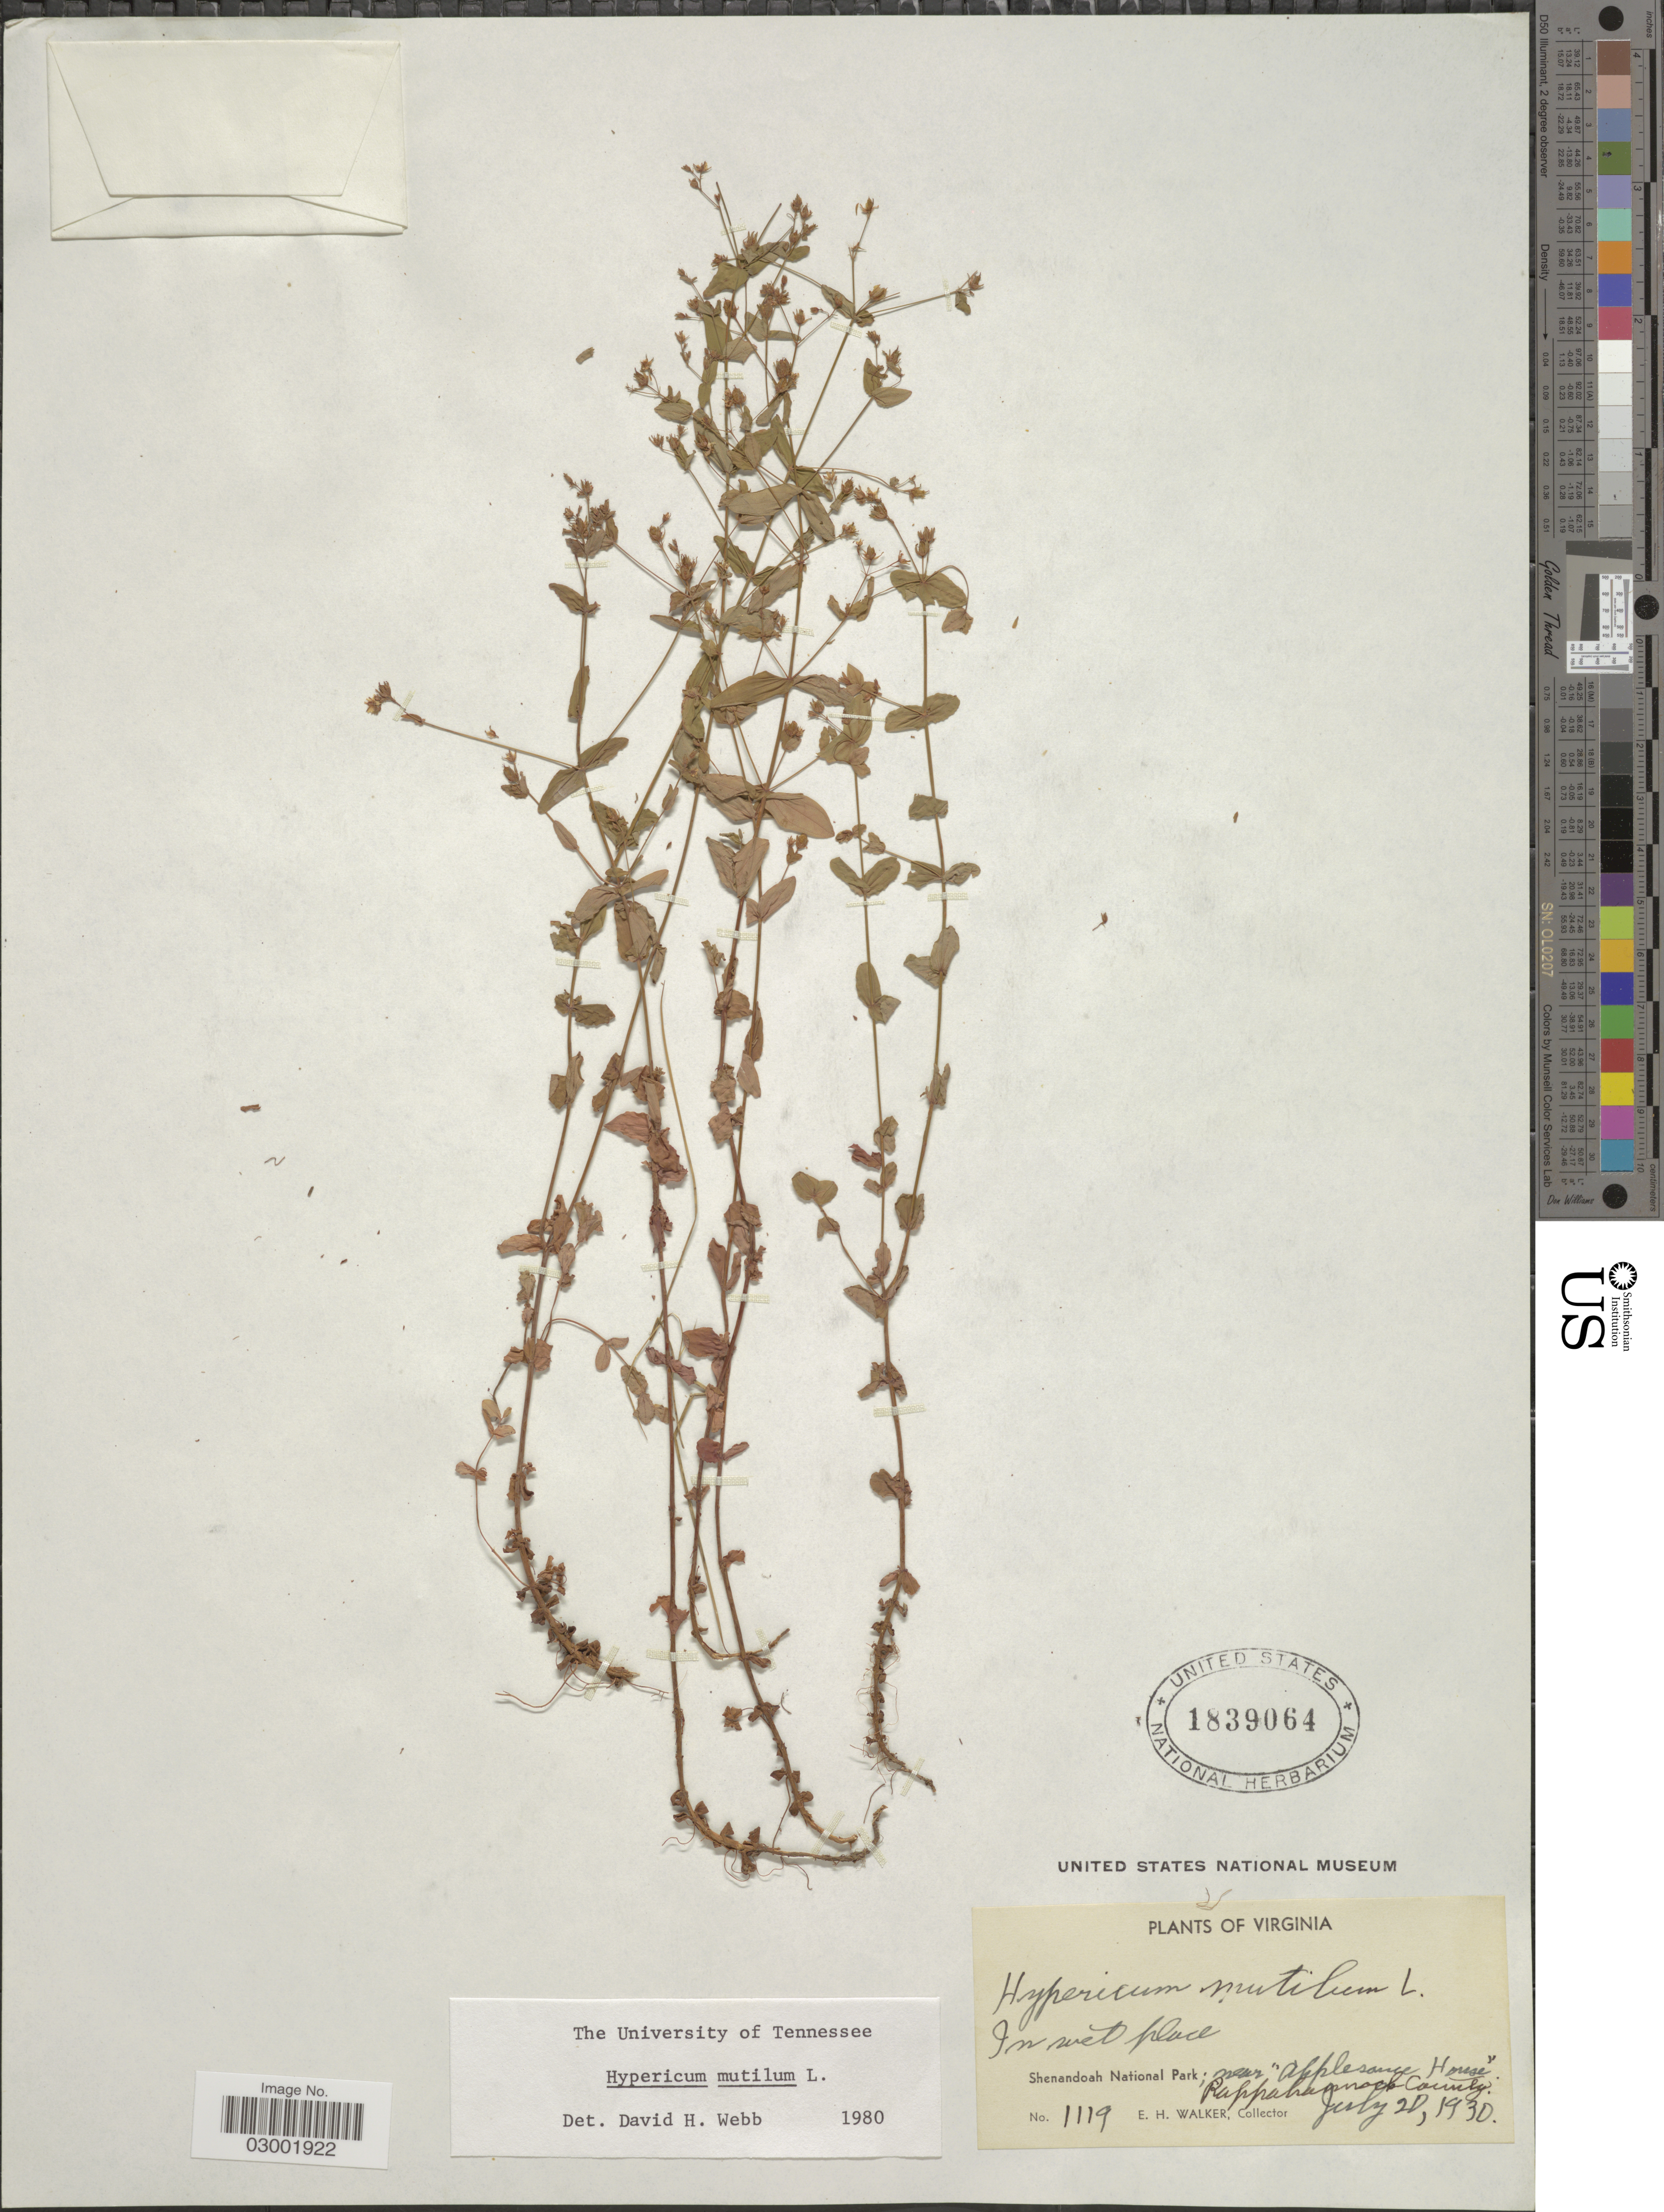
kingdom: Plantae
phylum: Tracheophyta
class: Magnoliopsida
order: Malpighiales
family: Hypericaceae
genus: Hypericum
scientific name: Hypericum mutilum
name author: L.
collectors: E. H. Walker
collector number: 1119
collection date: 1930-07-20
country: United States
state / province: Virginia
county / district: Rappahannock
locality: Shenandoah National Park; near Applesauce House, Rappahannock County.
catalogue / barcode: US 1839064